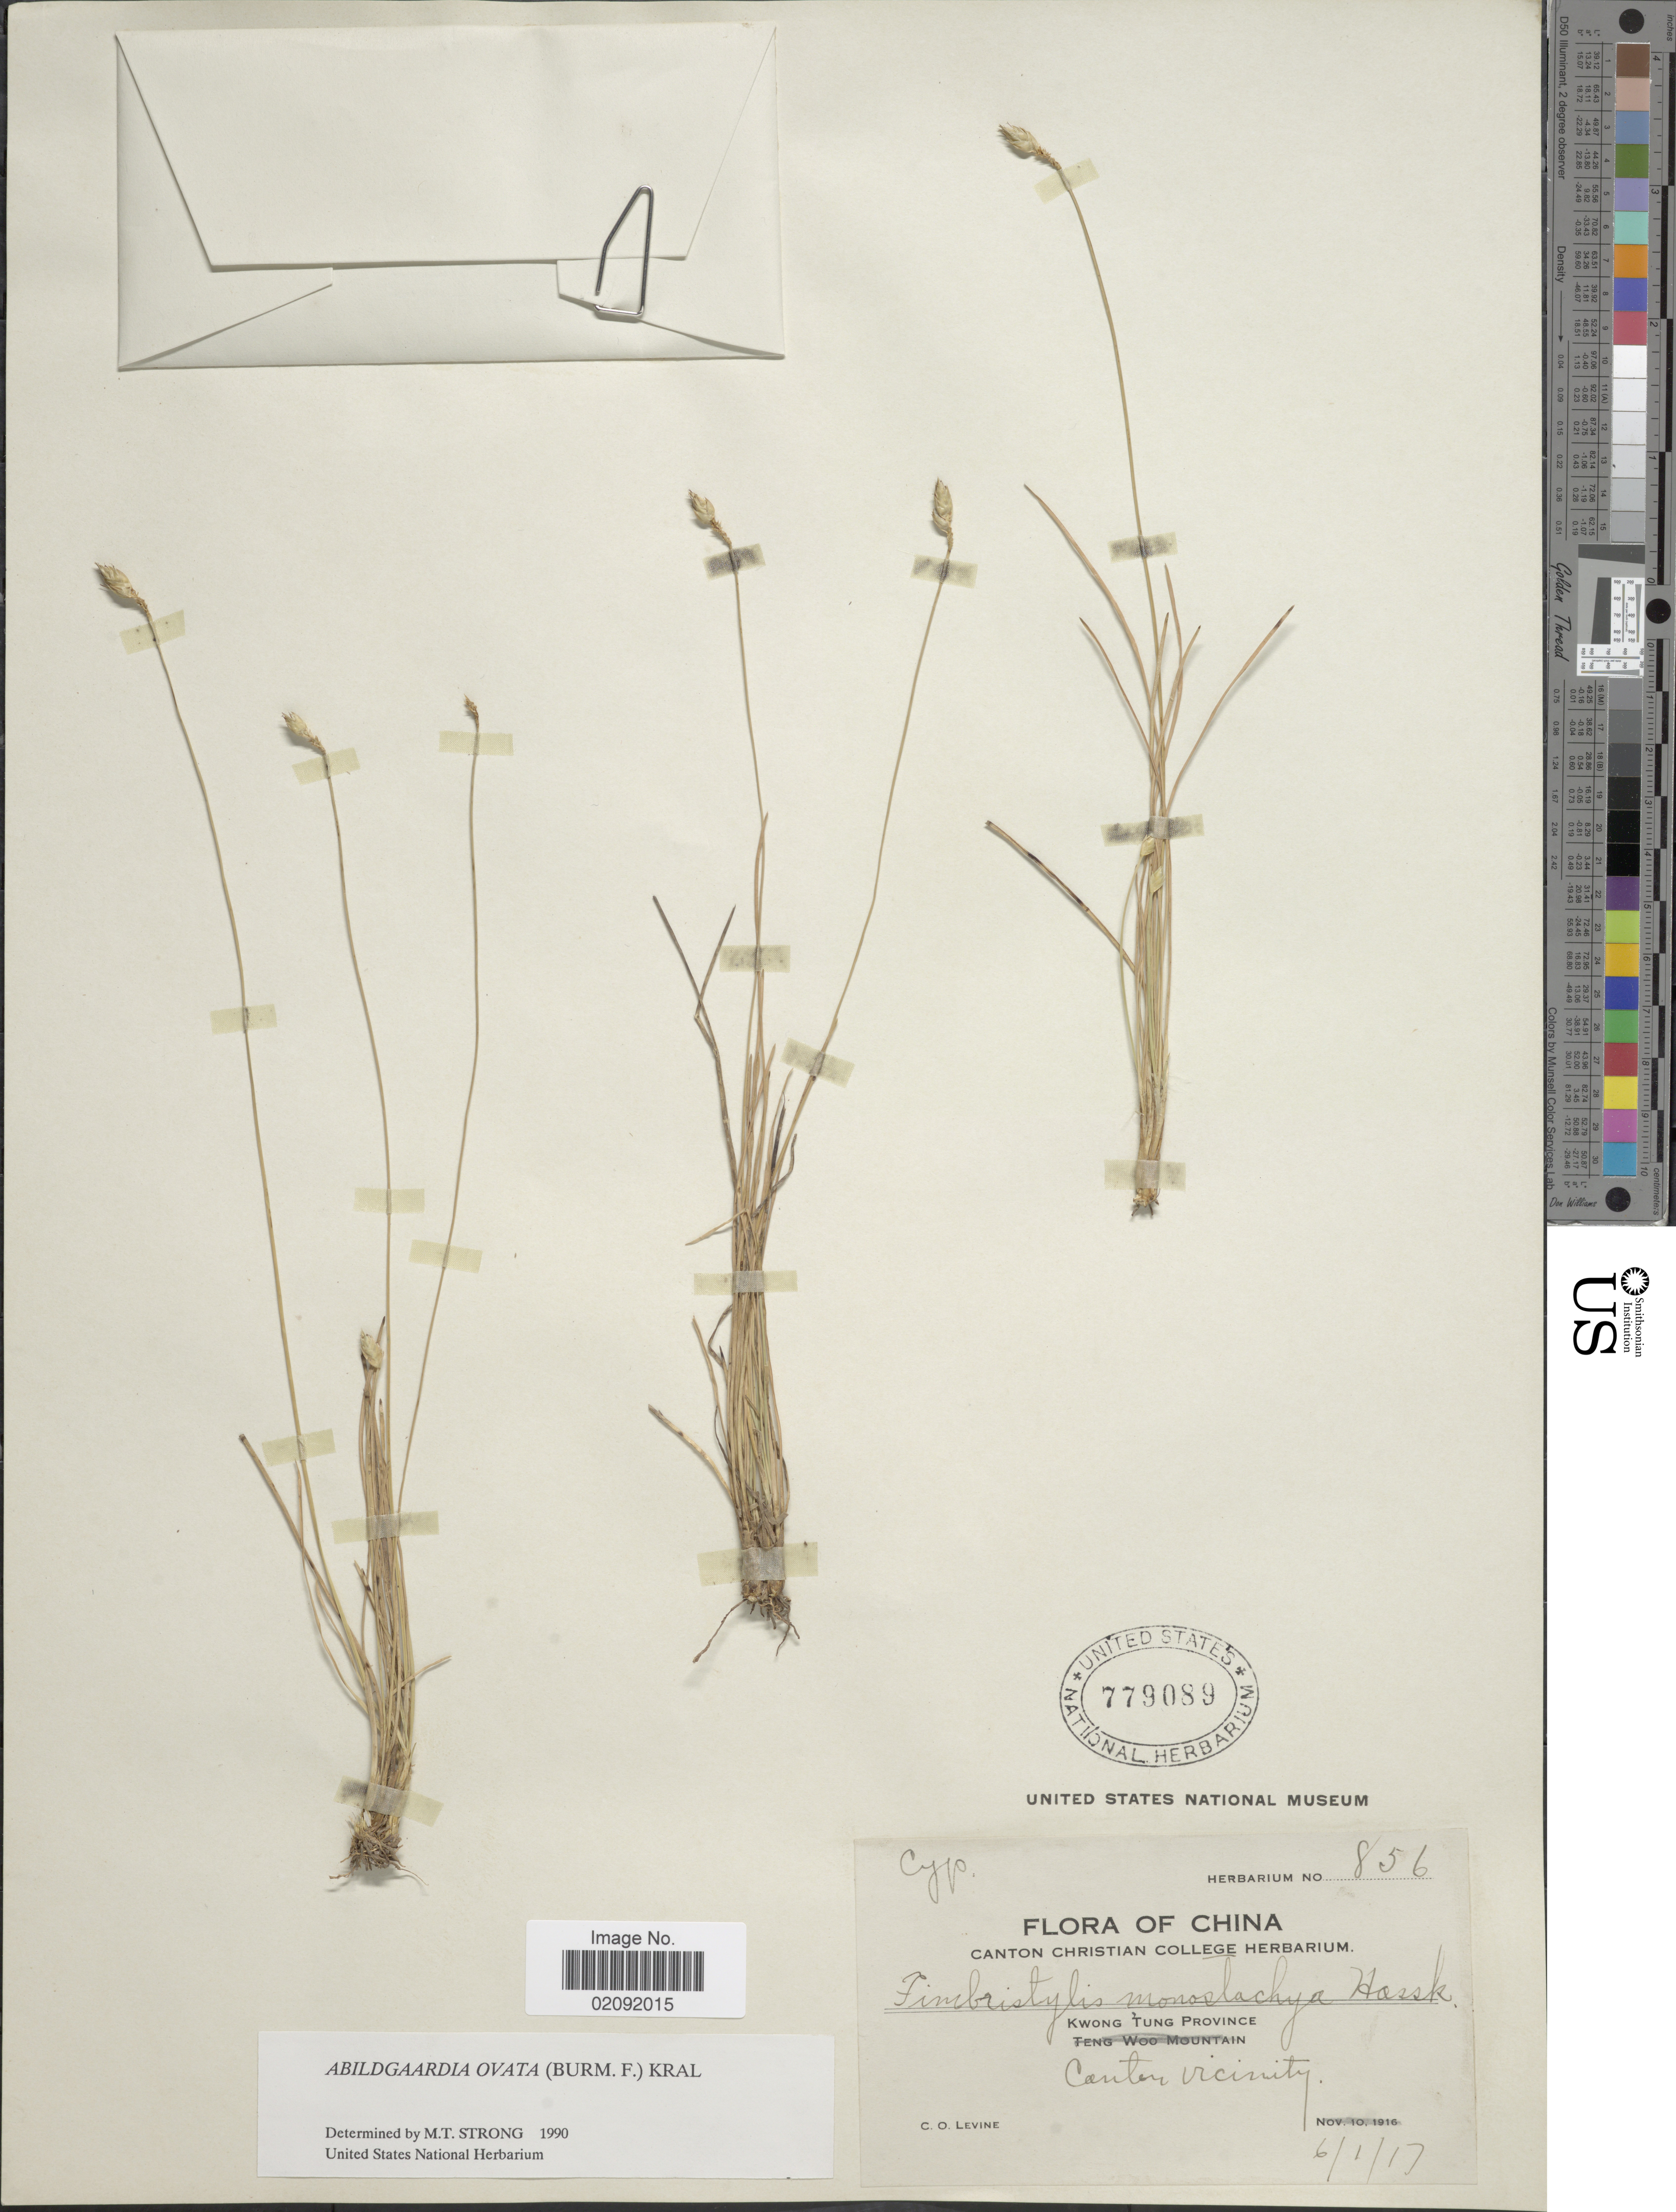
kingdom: Plantae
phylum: Tracheophyta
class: Liliopsida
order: Poales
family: Cyperaceae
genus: Abildgaardia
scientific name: Abildgaardia ovata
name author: (Burm. f.) Kral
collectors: C. O. Levine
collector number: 856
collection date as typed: Transcribed d/m/y: 1/6/17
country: China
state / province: Guangdong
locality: Kwong Tung Province, Canton viicnity.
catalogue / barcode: US 779089